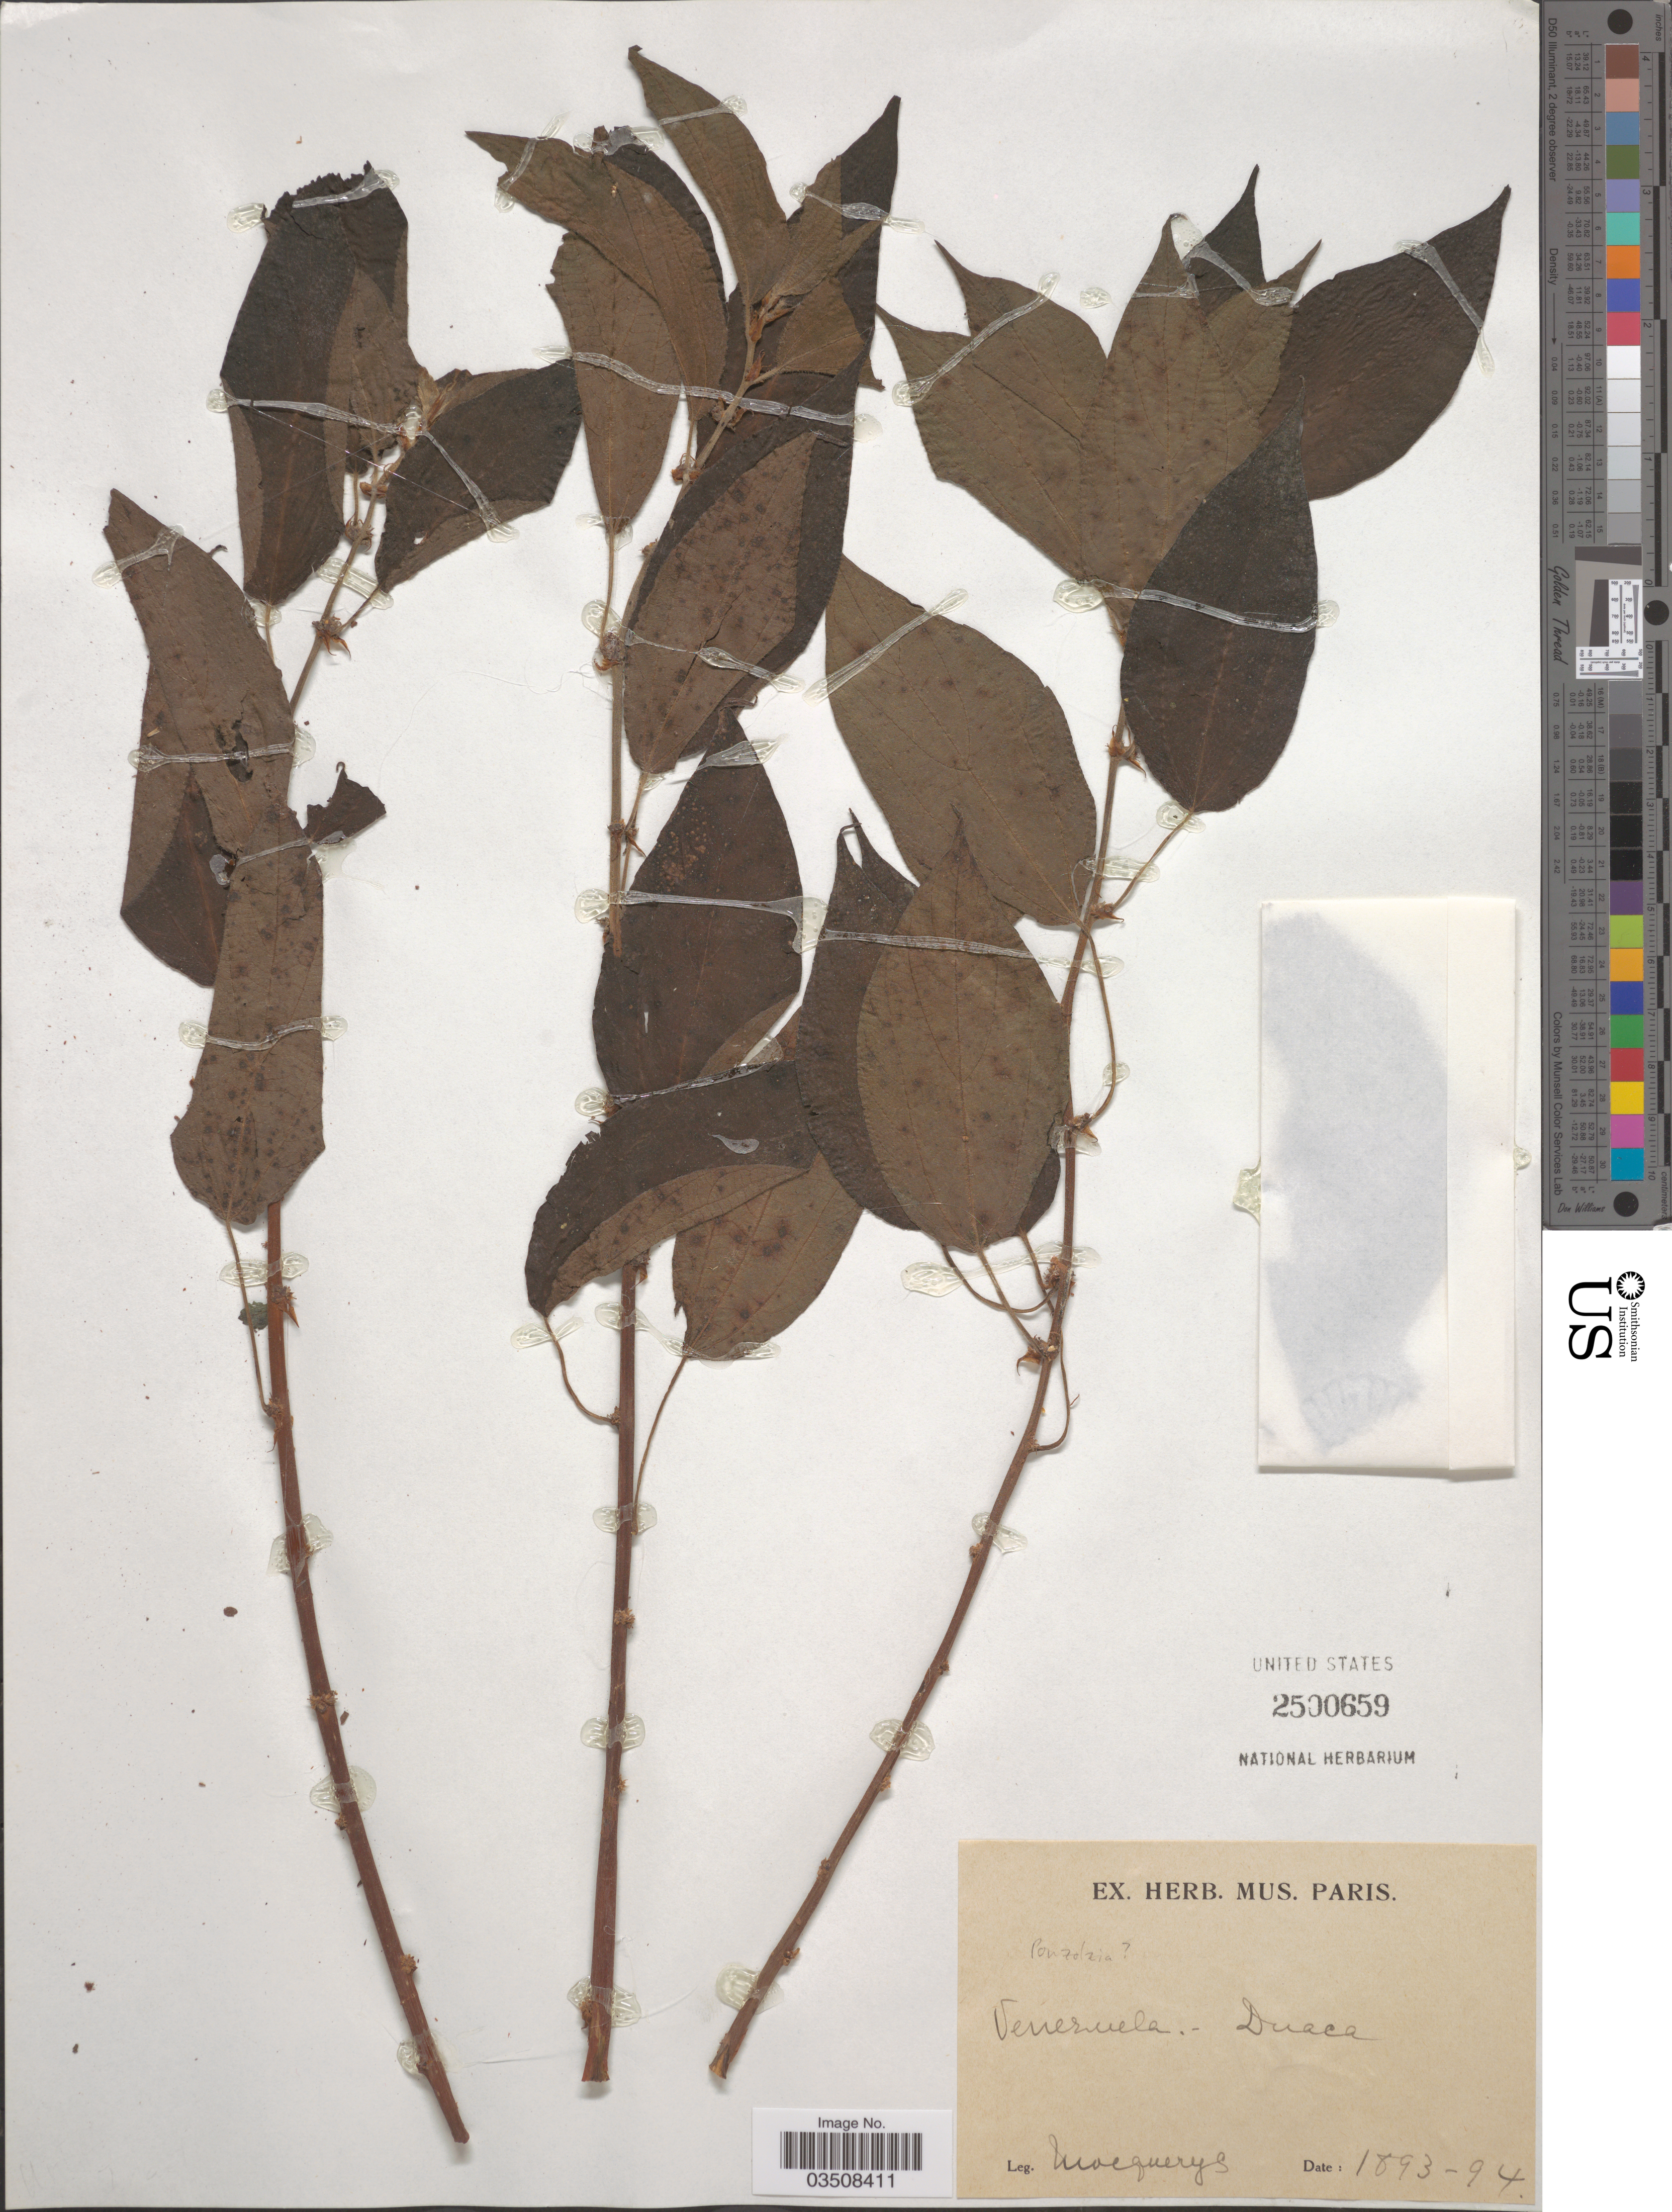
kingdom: Plantae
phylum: Tracheophyta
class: Magnoliopsida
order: Rosales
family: Urticaceae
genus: Pouzolzia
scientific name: Pouzolzia sp.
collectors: A. Mocquerys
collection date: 1893/1894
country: Venezuela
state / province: Lara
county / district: Crespo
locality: Duaca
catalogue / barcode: US 2500659